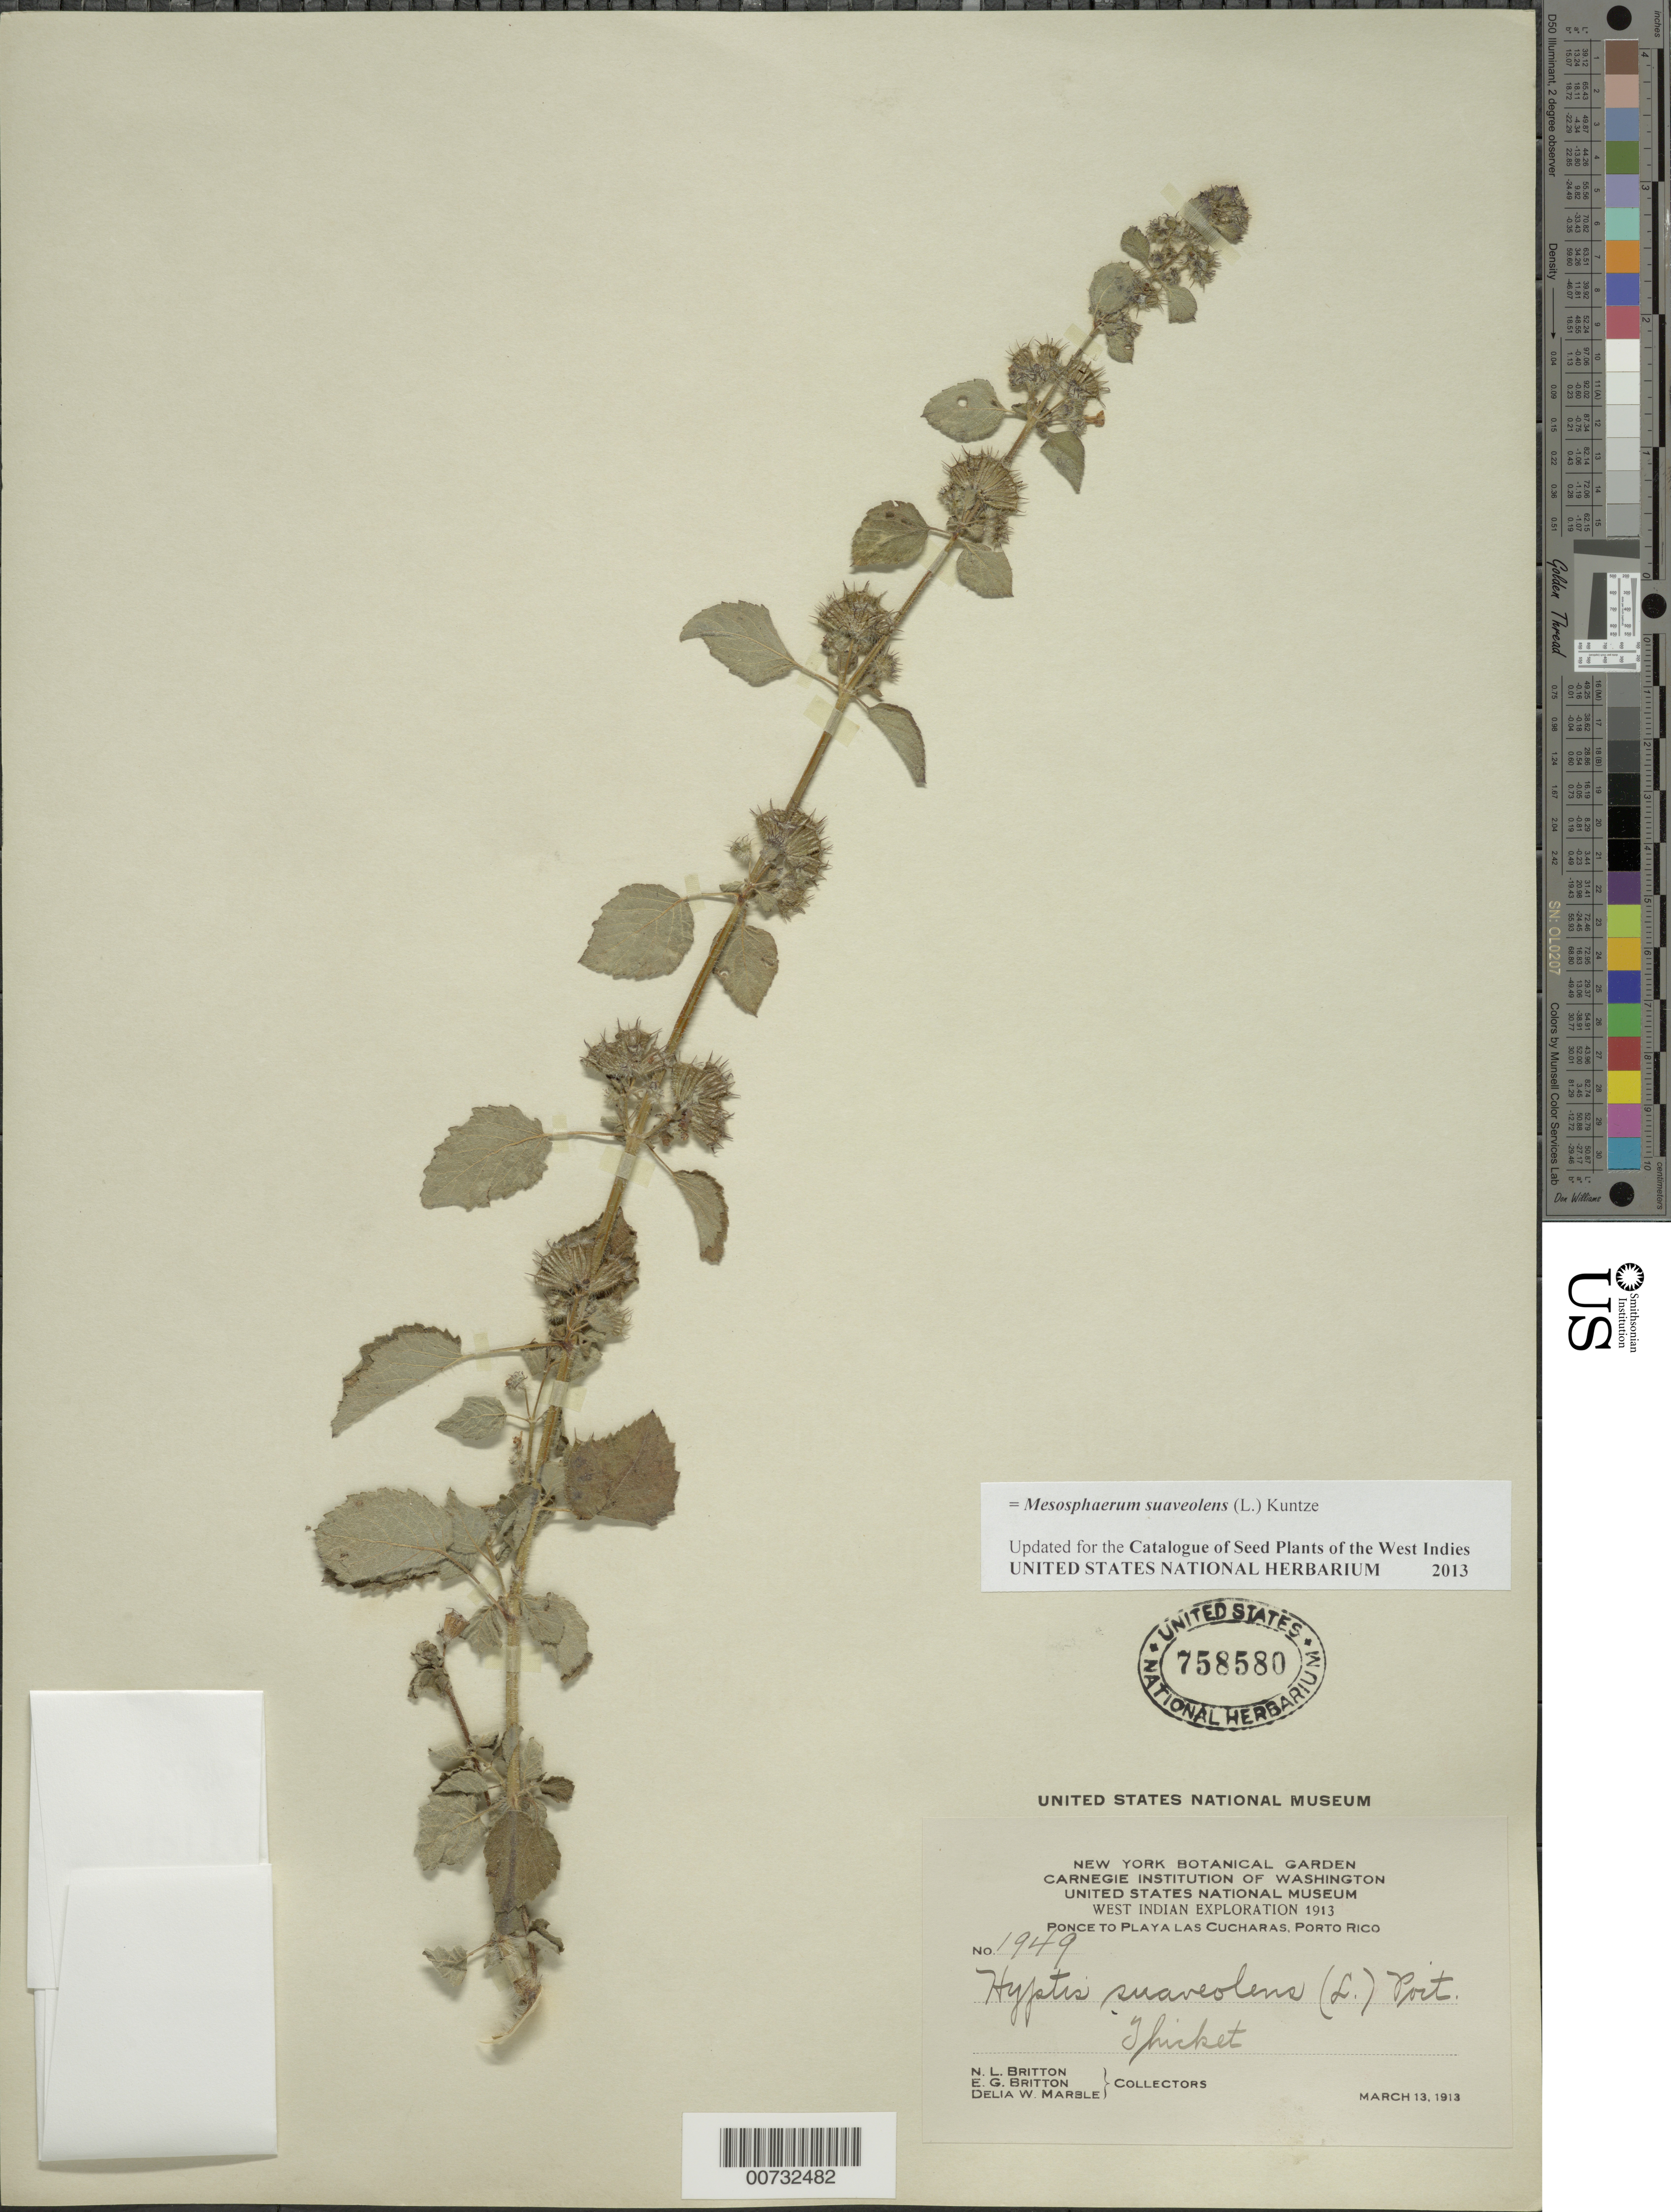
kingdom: Plantae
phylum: Tracheophyta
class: Magnoliopsida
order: Lamiales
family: Lamiaceae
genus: Mesosphaerum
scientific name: Mesosphaerum suaveolens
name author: (L.) Kuntze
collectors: N. Britton, E. G. Britton & D. W. Marble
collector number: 1949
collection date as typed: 13 Mar 1913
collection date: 1913-03-13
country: Puerto Rico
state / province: Ponce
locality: Ponce to Playa las Cucharas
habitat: Thicket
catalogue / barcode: US 758580